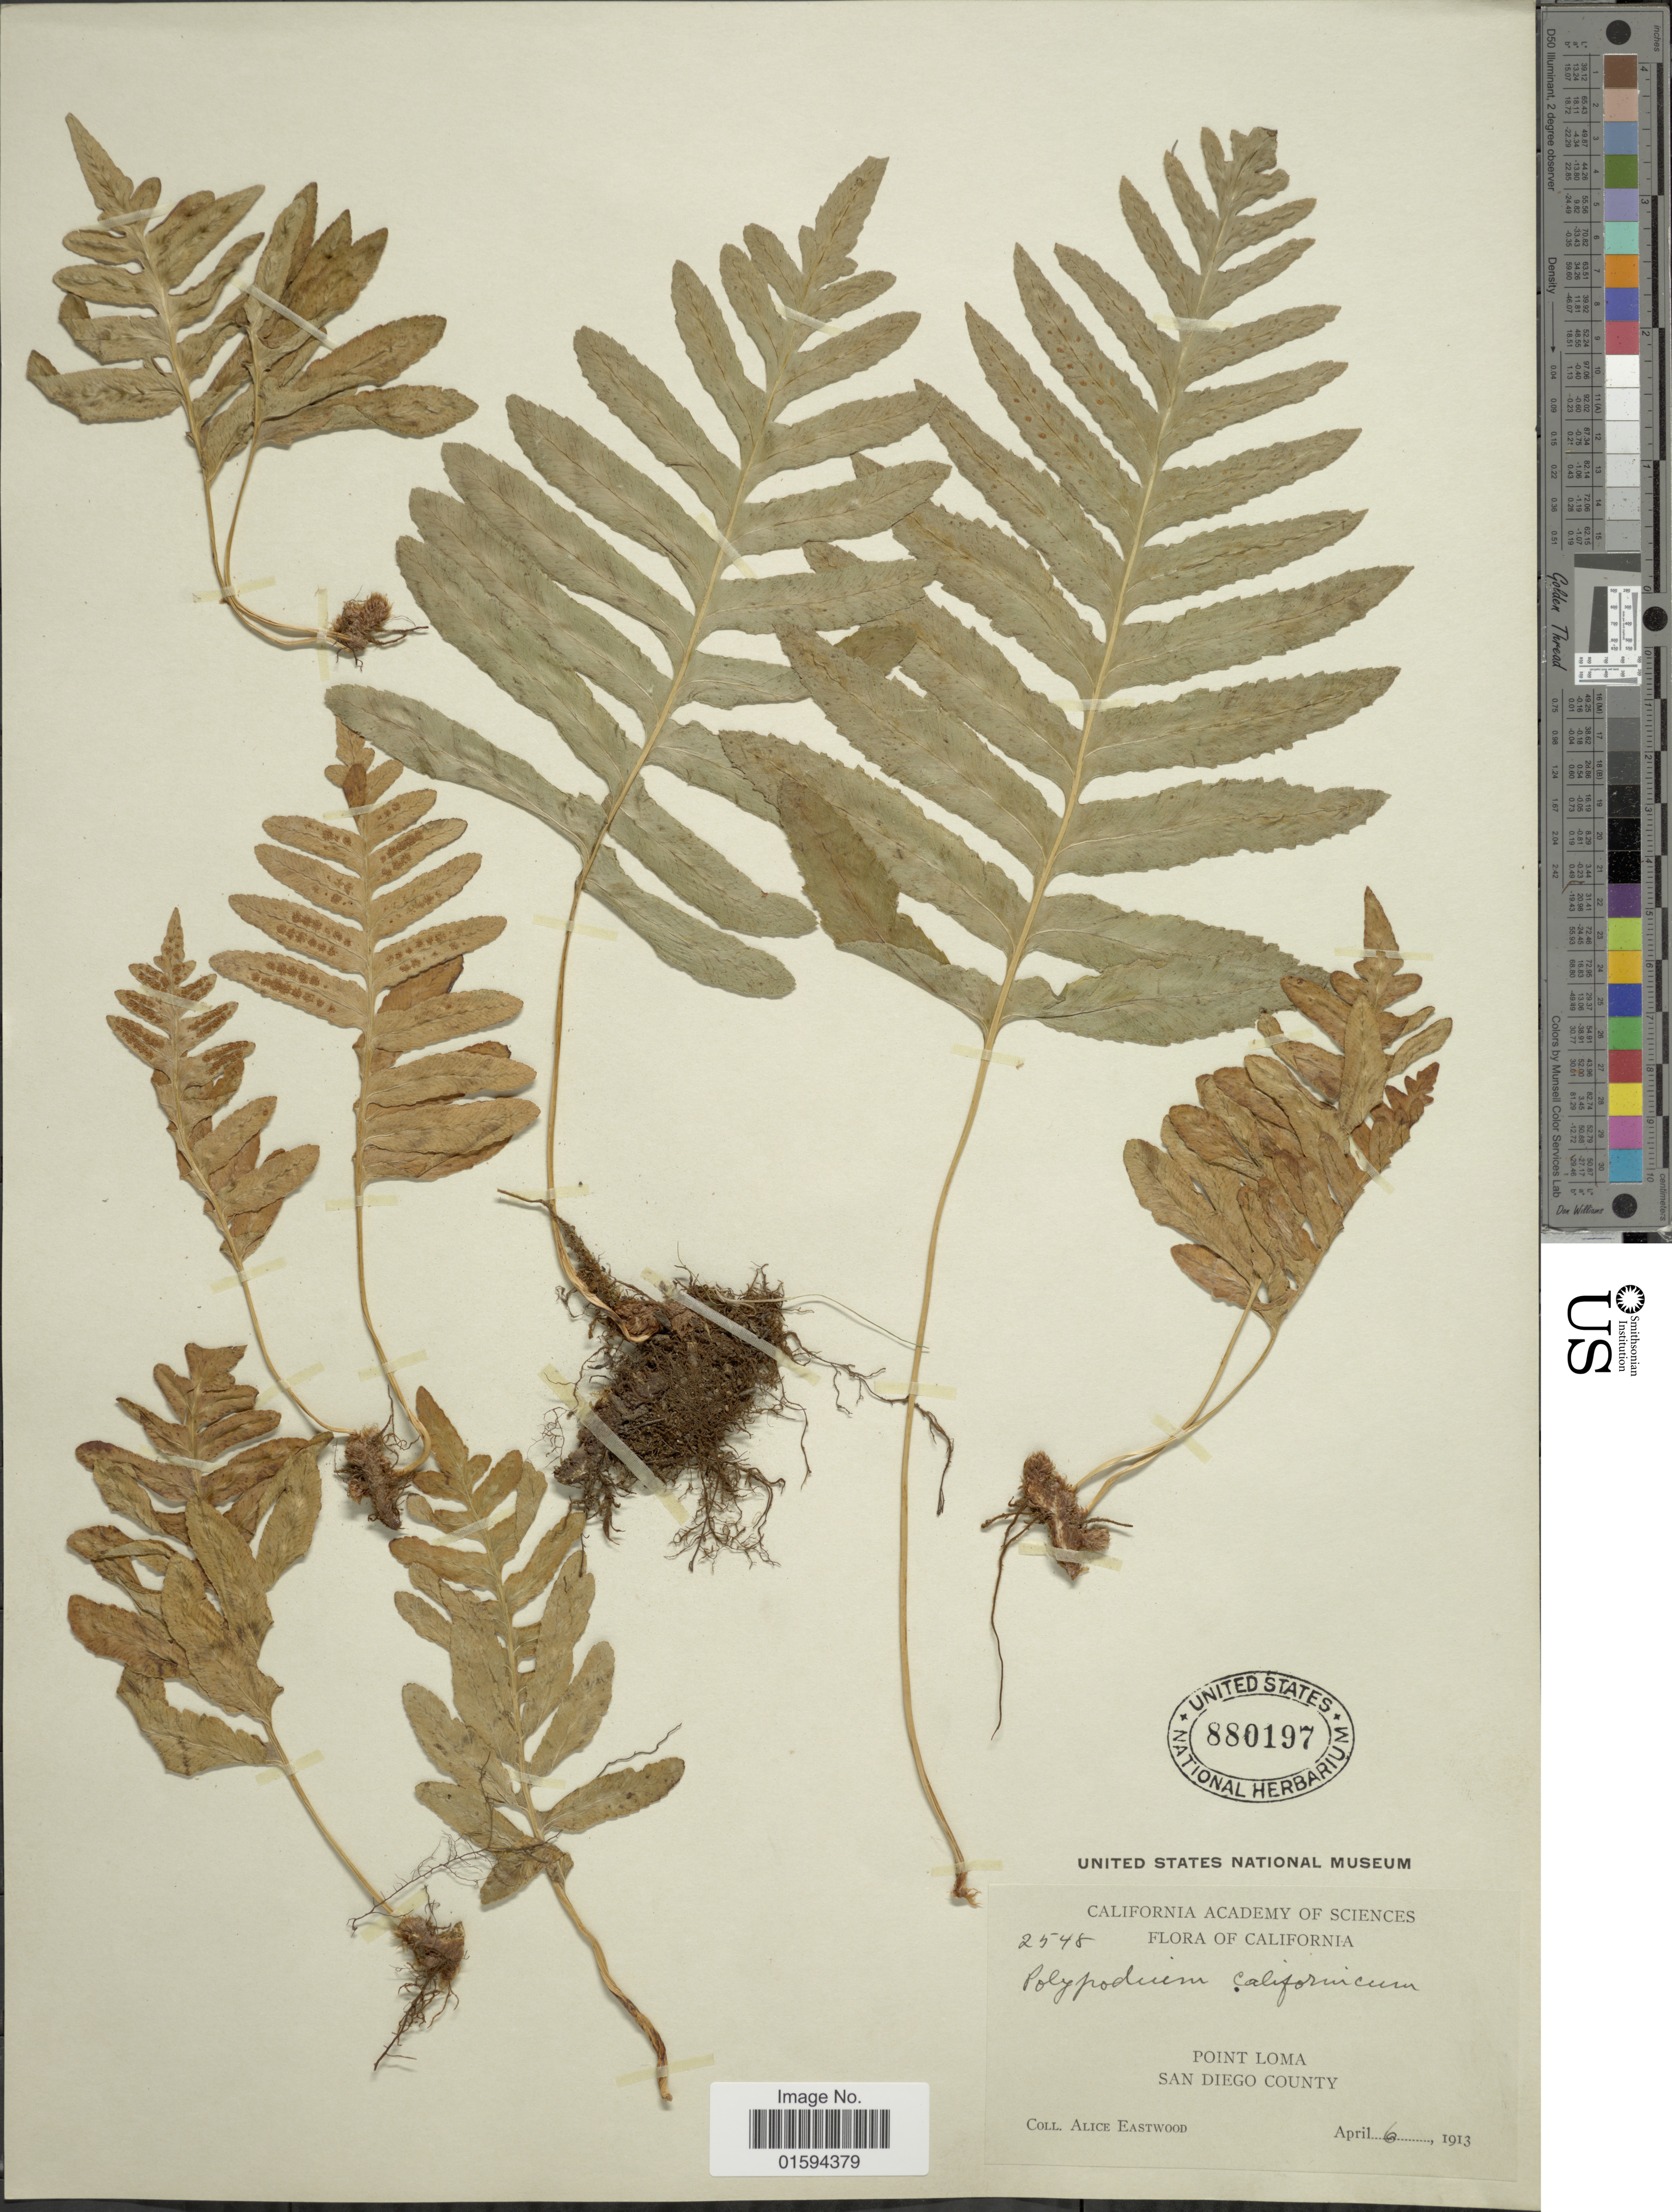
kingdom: Plantae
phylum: Tracheophyta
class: Polypodiopsida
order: Polypodiales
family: Polypodiaceae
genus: Polypodium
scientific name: Polypodium californicum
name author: Kaulf.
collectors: A. Eastwood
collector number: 2548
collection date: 1913-04-06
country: United States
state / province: California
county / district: San Diego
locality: Point Lima, San Diego County.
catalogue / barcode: US 880197